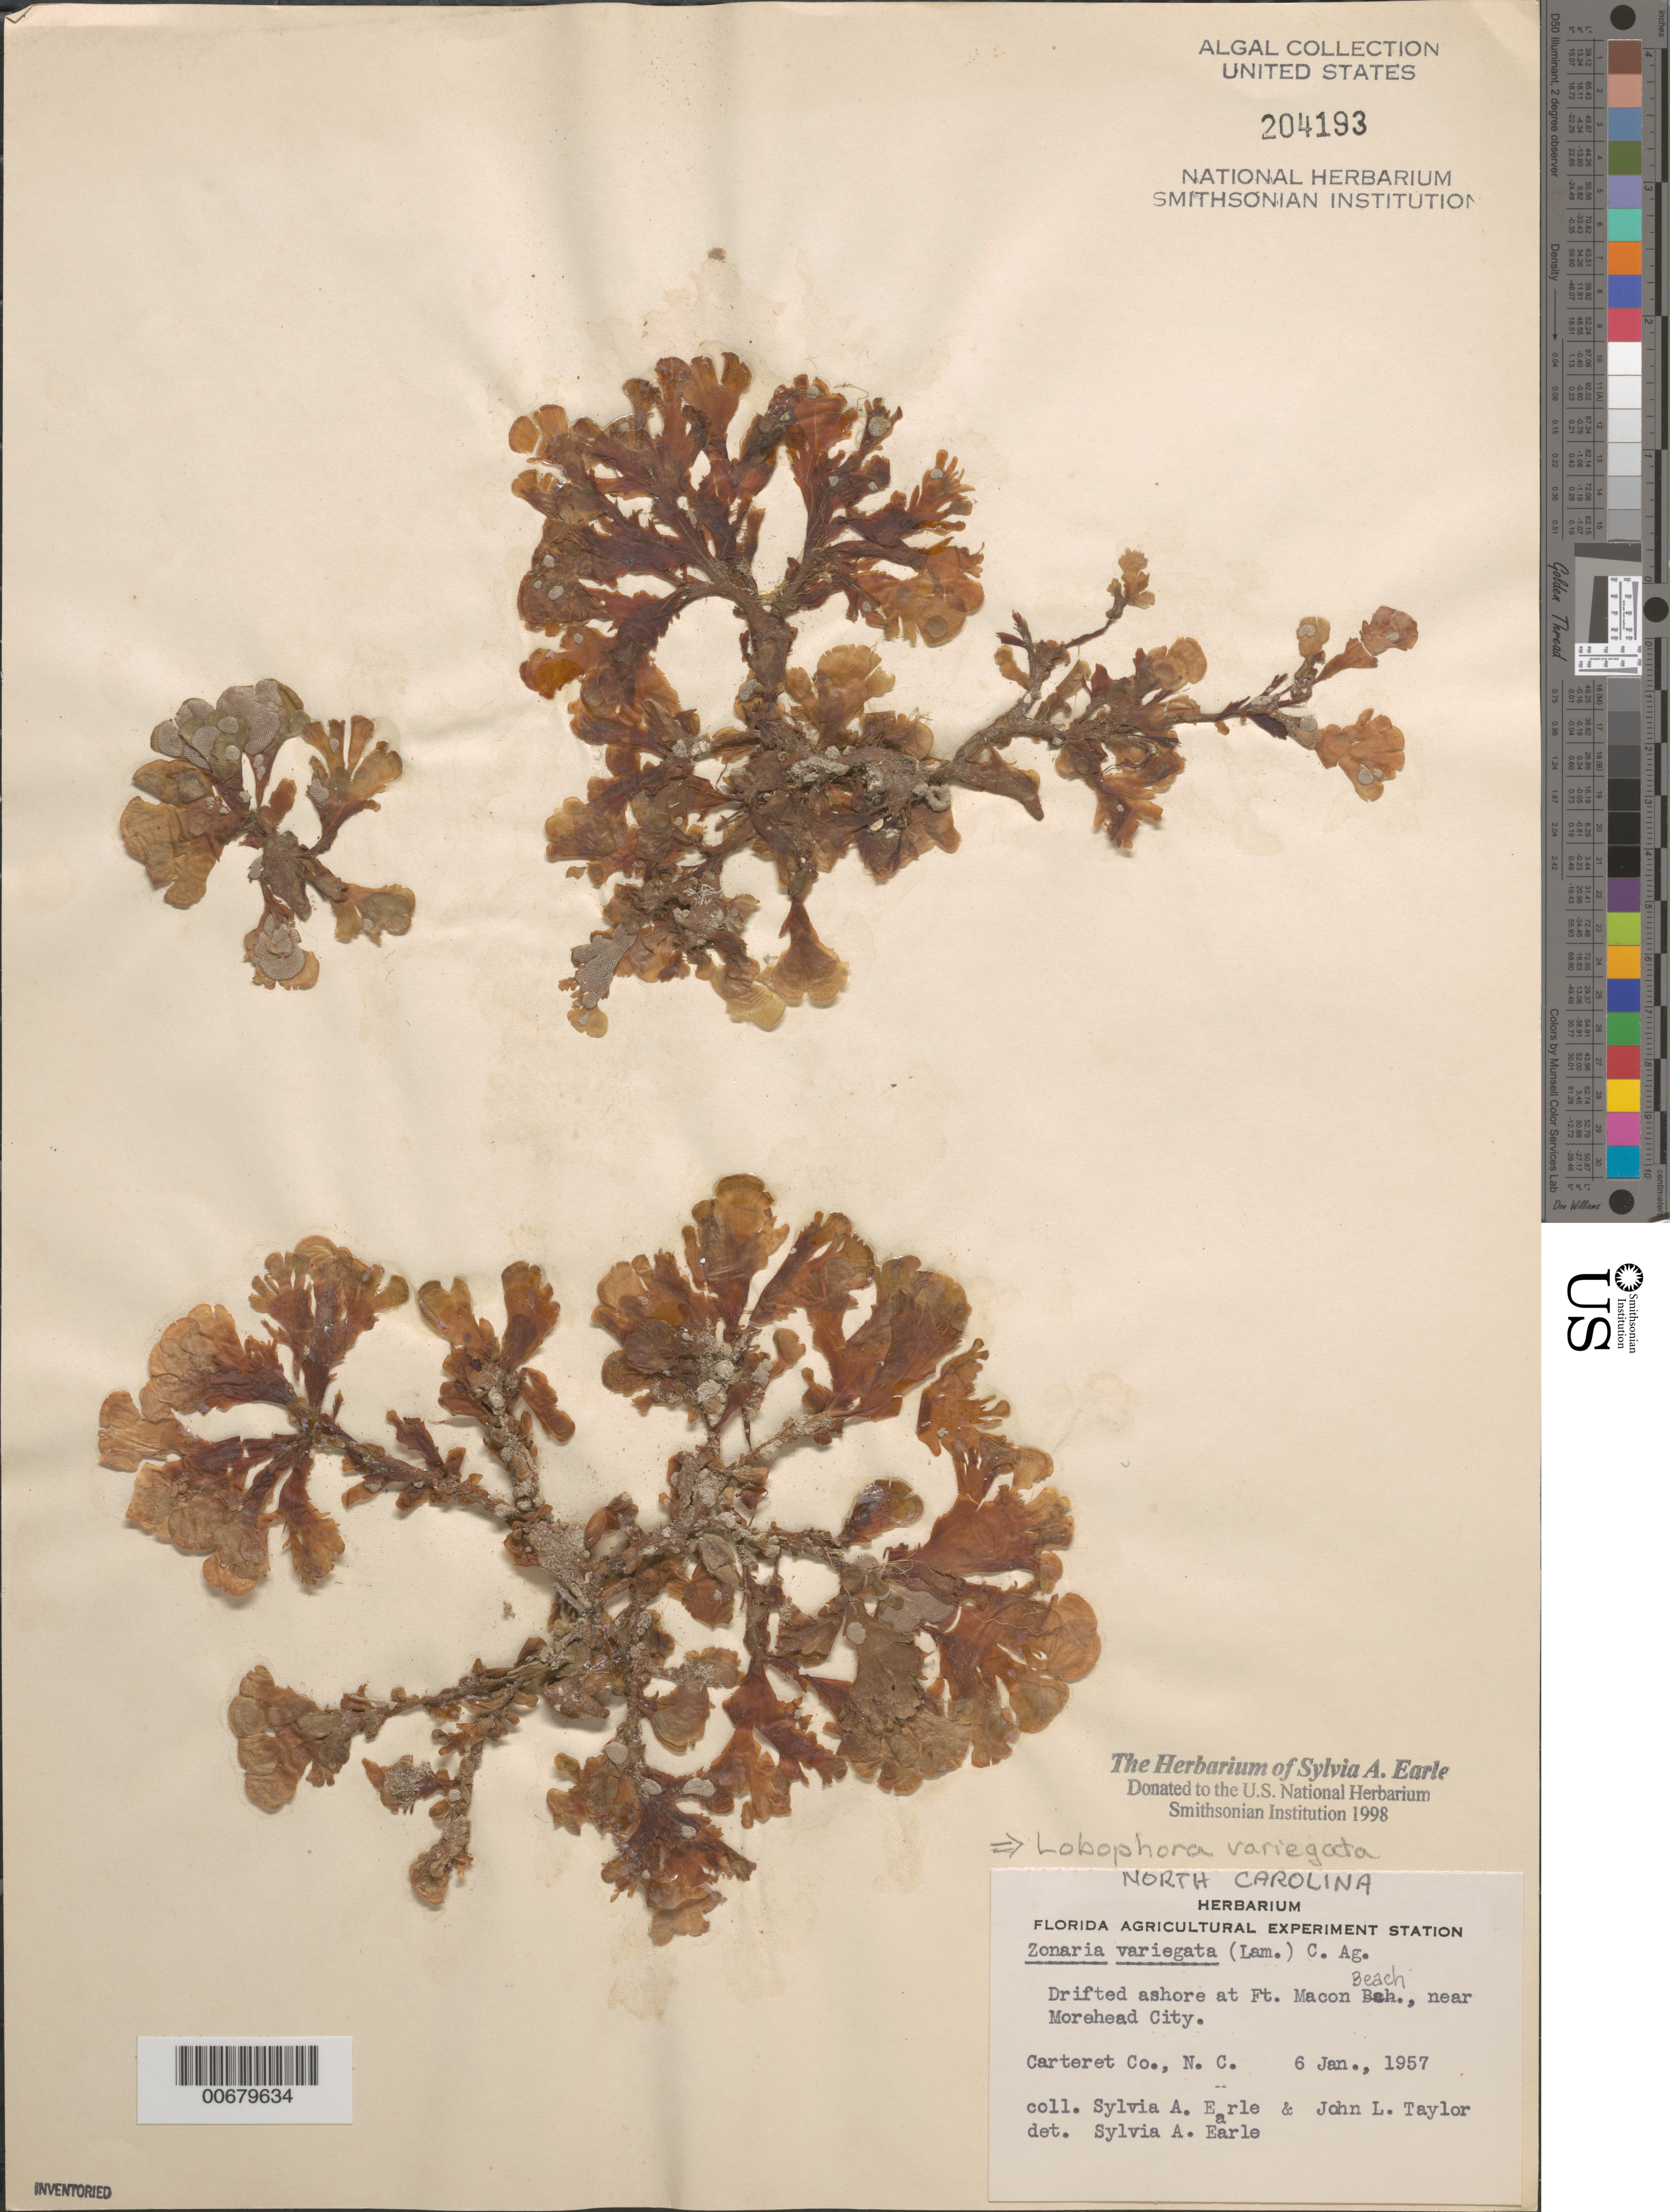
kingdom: Chromista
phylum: Ochrophyta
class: Phaeophyceae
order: Dictyotales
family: Dictyotaceae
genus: Lobophora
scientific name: Lobophora variegata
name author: (J.V.Lamouroux) Womersley & E.C. Oliveira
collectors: S. A. Earle & J. L. Taylor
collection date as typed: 06 Jan 1957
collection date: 1957-01-06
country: United States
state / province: North Carolina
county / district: Carteret County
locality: Fort Macon Beach, near Morehead City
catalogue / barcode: US 204193